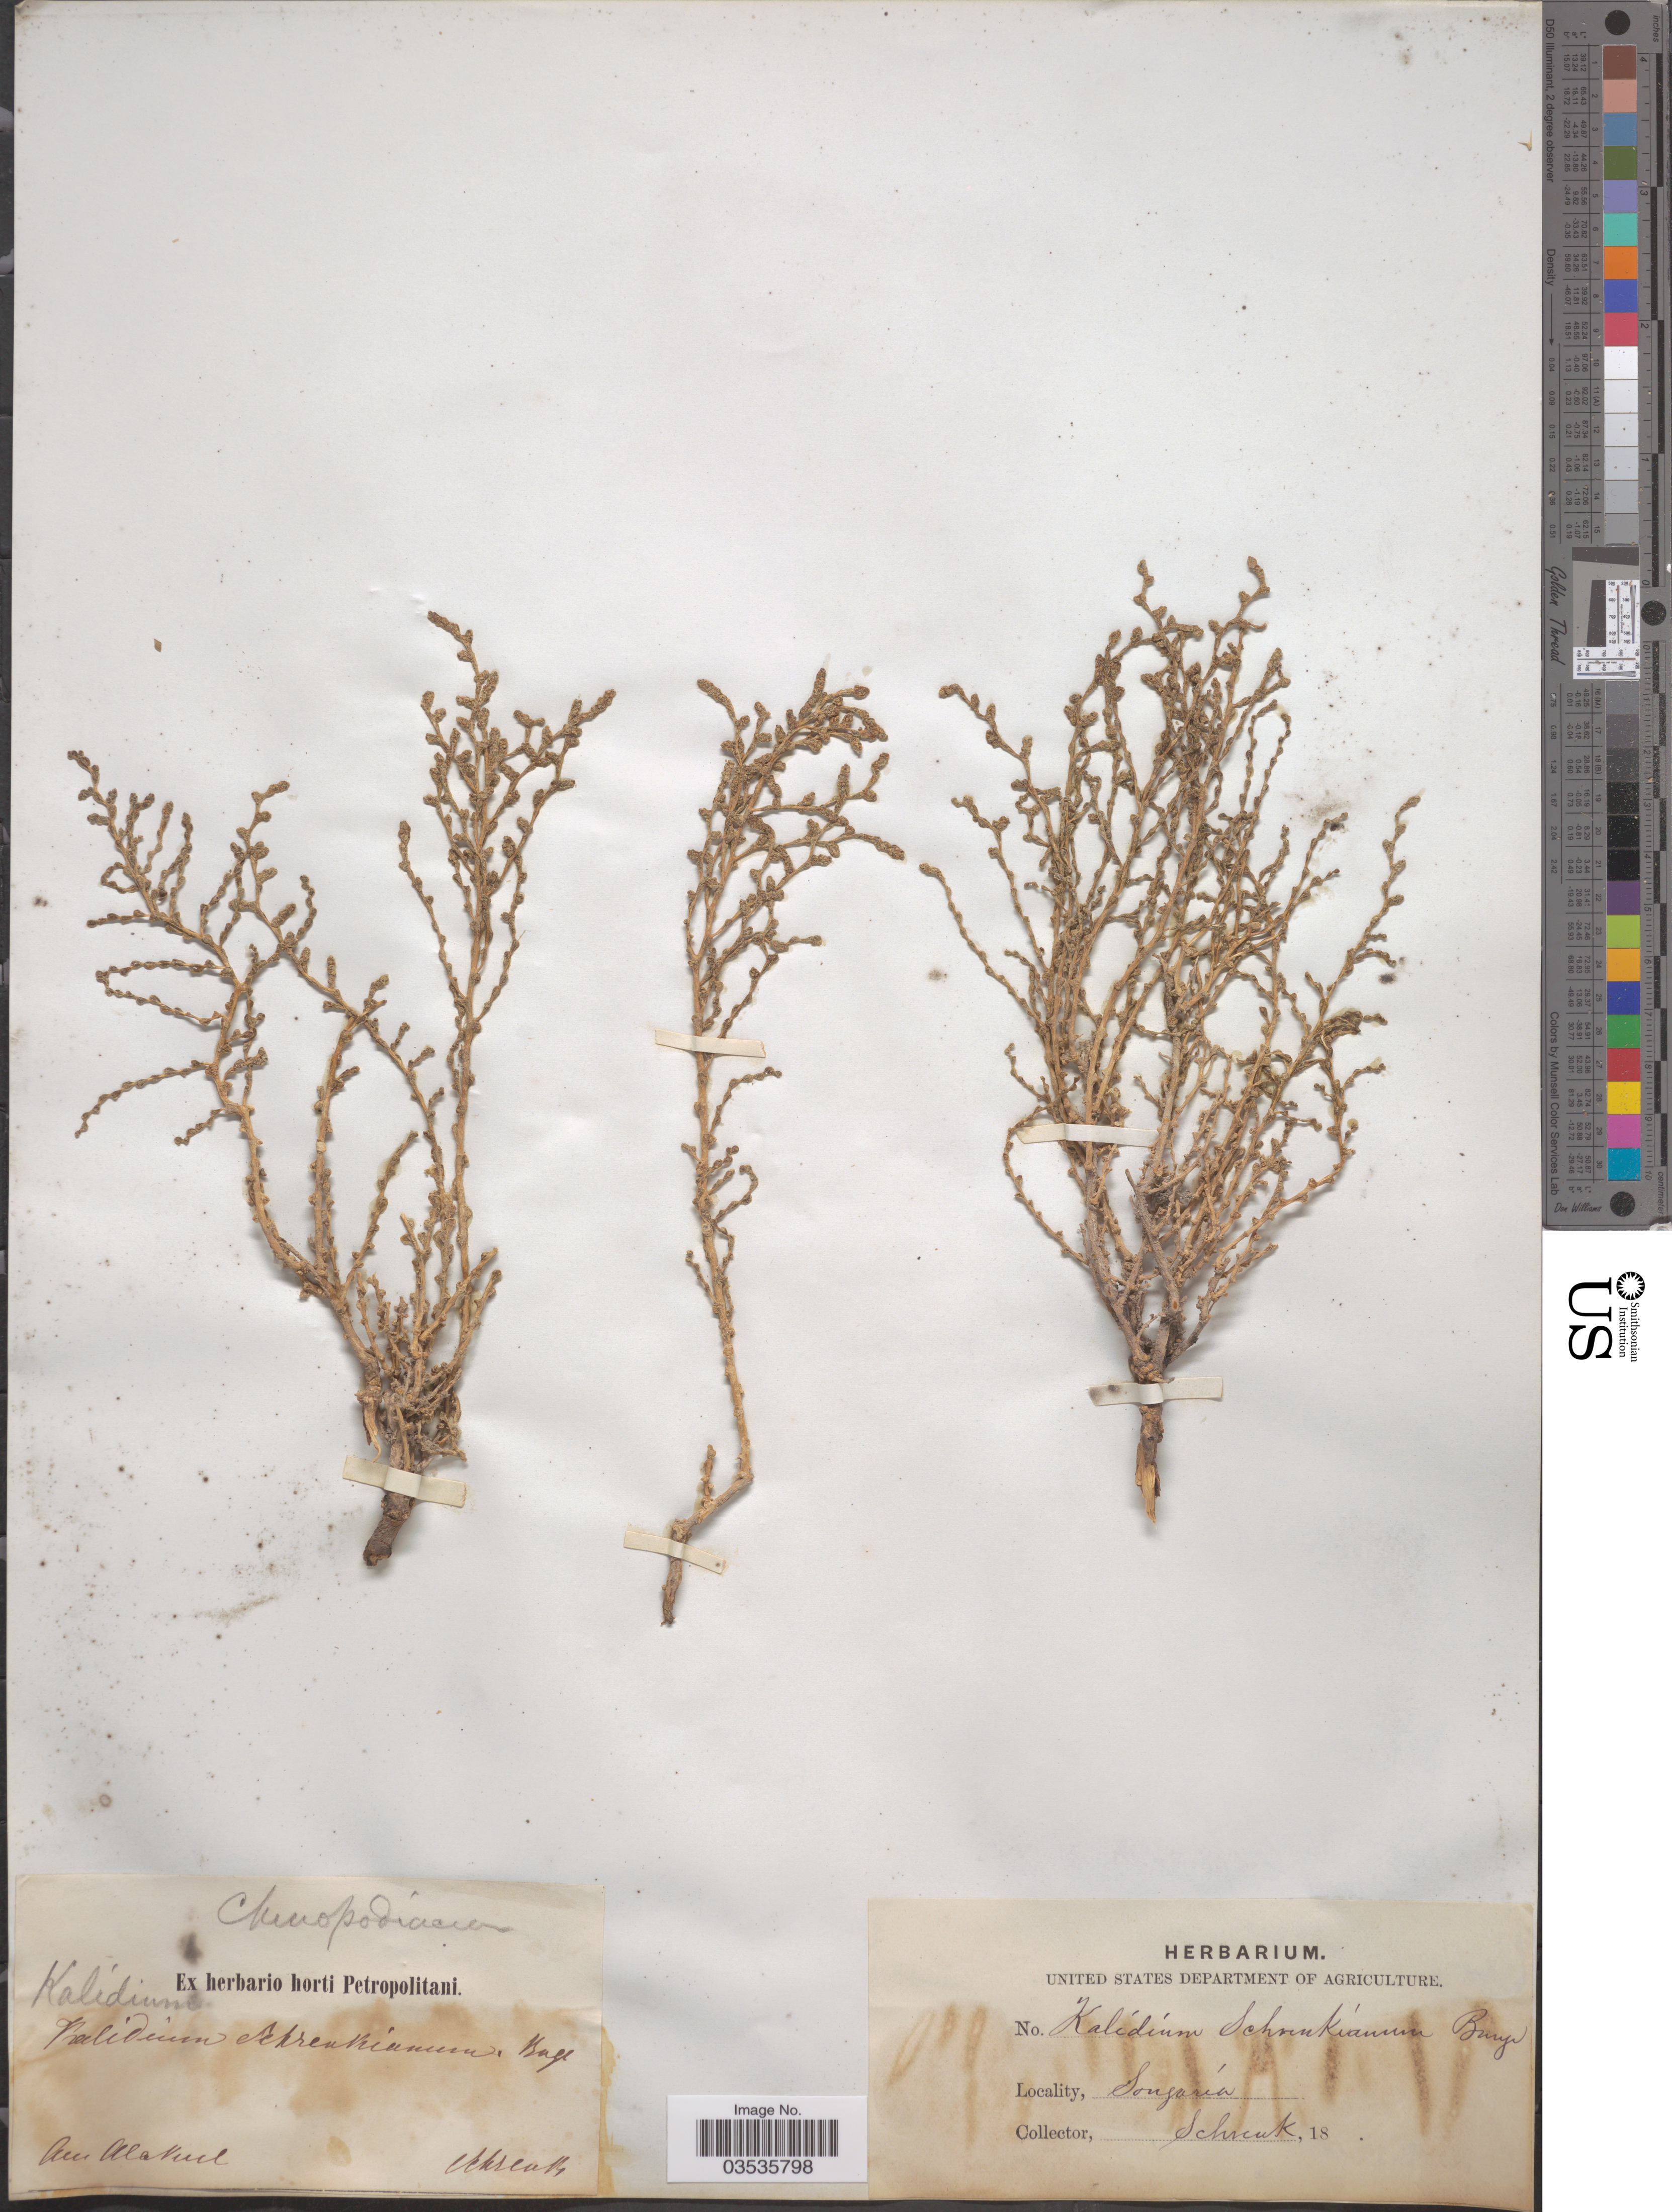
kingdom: Plantae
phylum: Tracheophyta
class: Magnoliopsida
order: Caryophyllales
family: Amaranthaceae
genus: Kalidium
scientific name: Kalidium schrenkianum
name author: Bunge ex Ung.-Sternb.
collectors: ex herb. Jos. Schrenk, College Point, L.I.. N. Y.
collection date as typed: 18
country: Kyrgyzstan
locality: Songaria. Am Alakul.